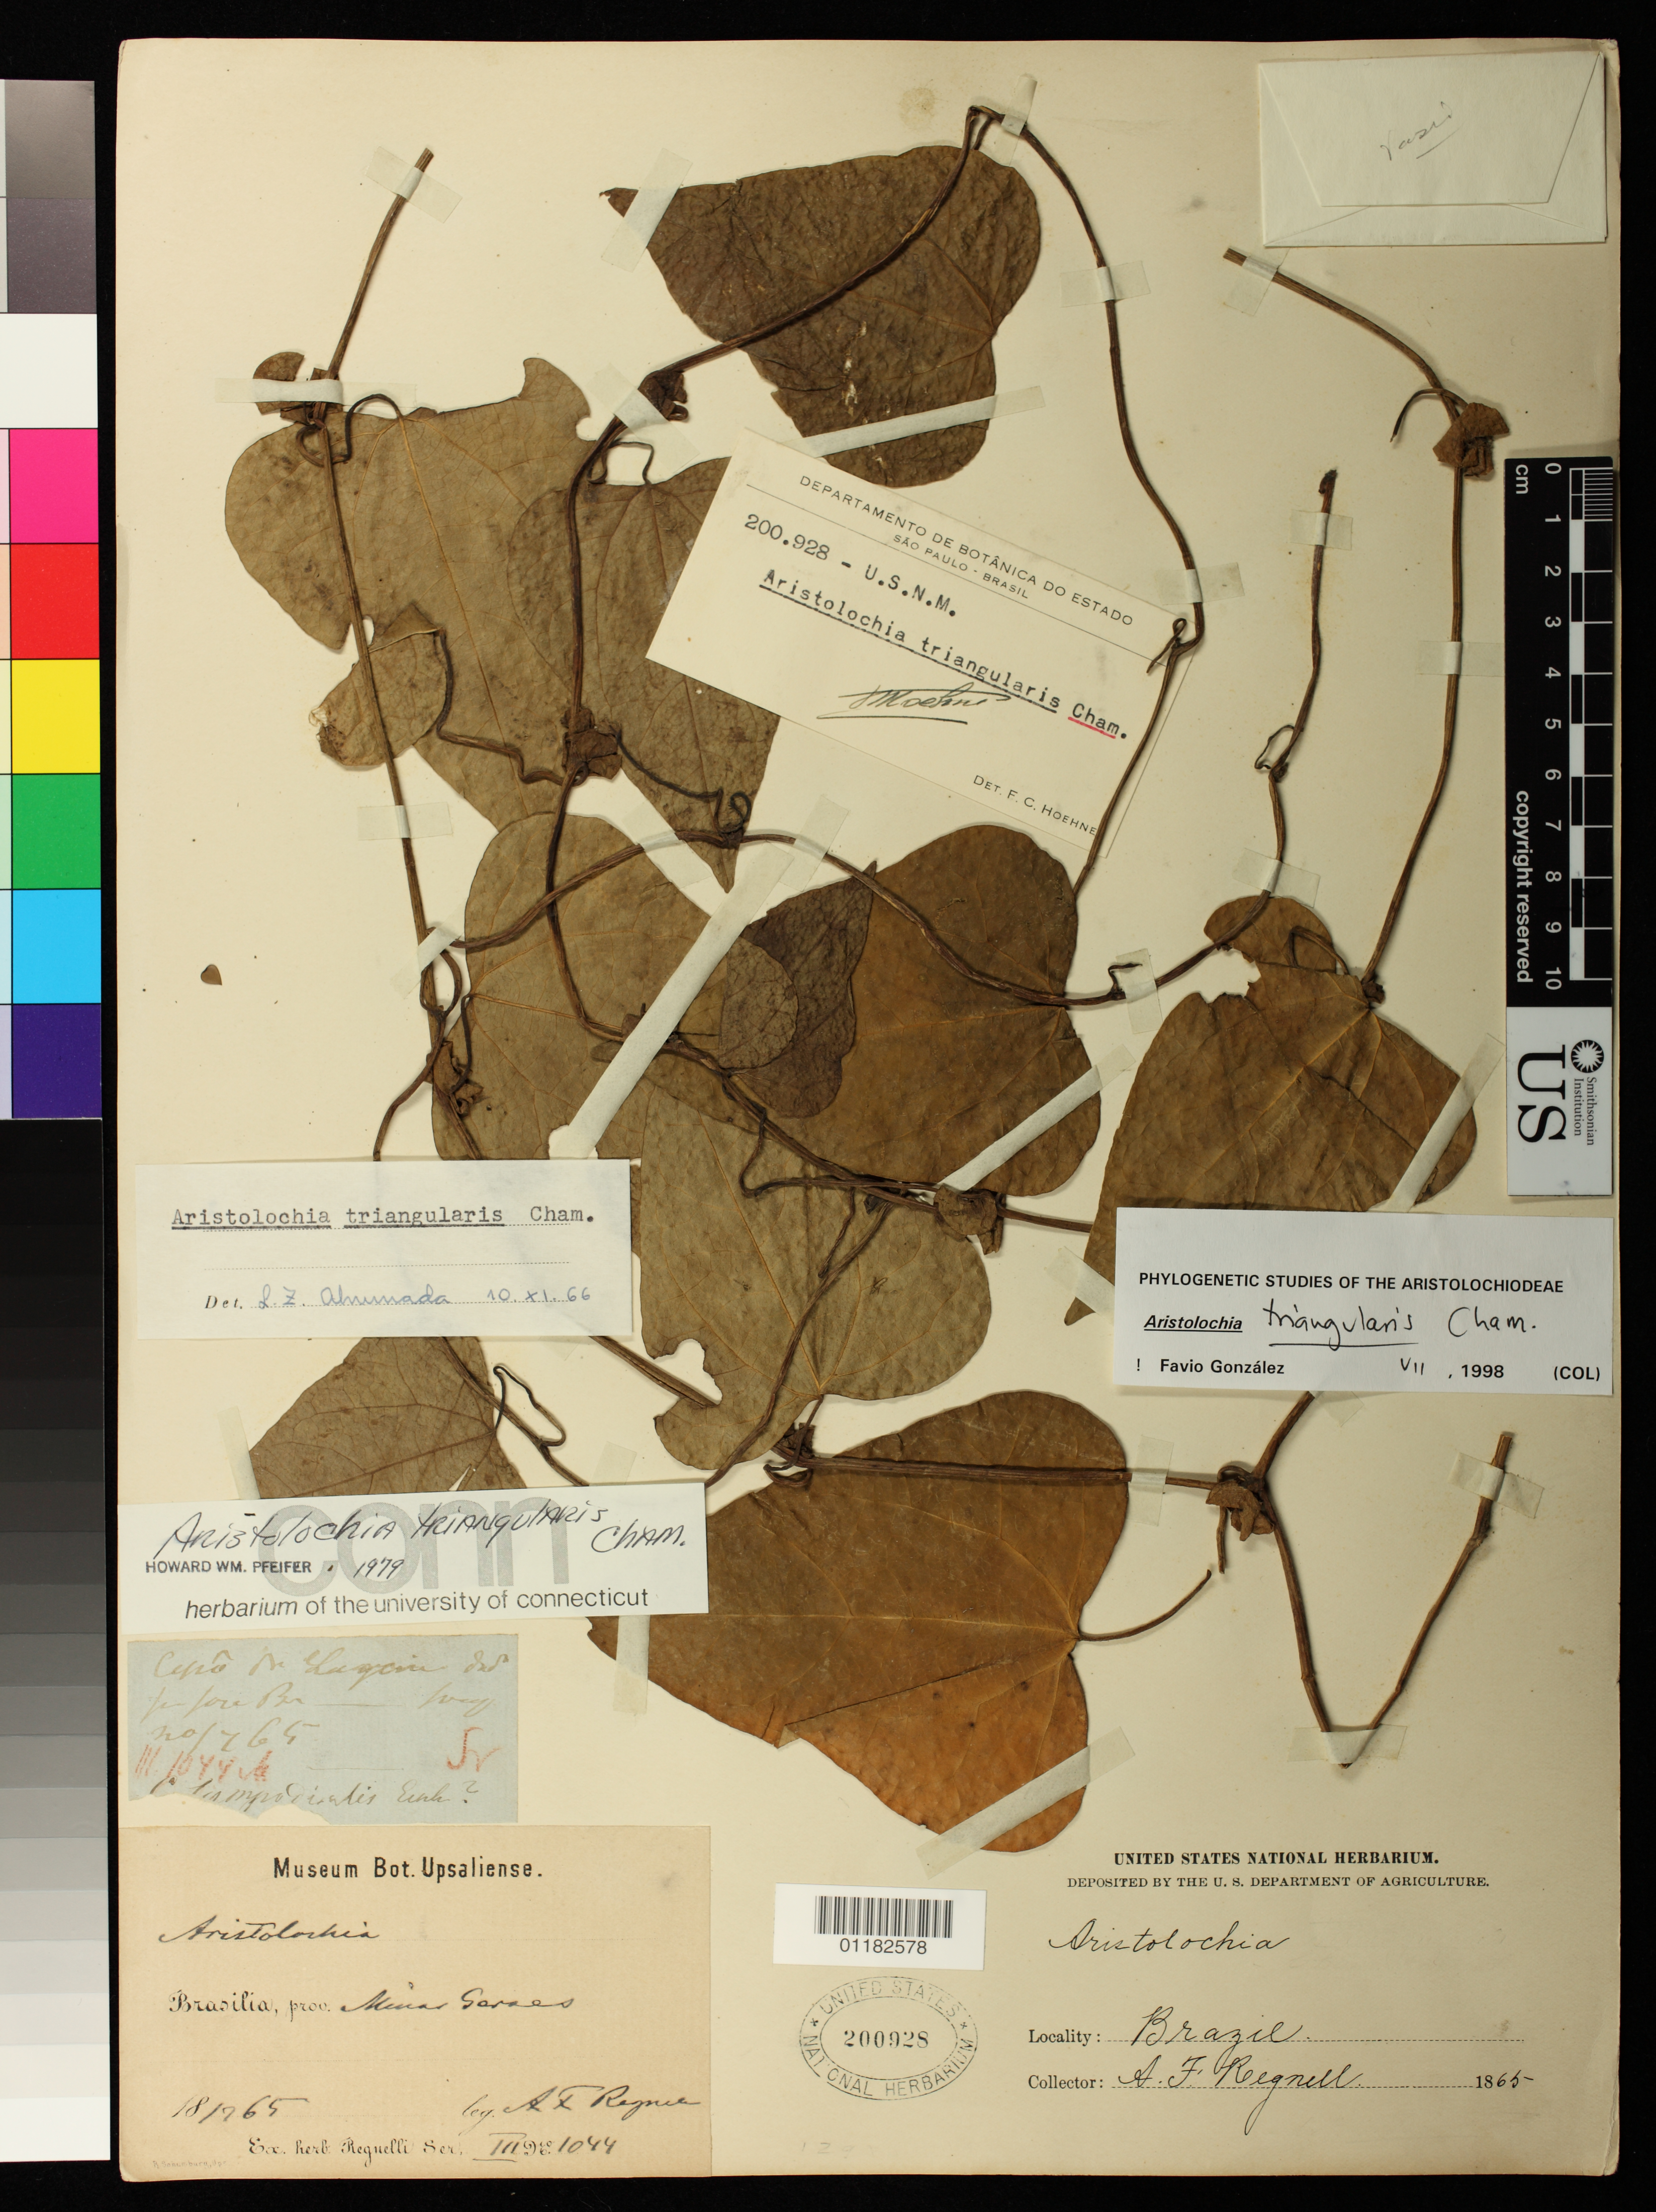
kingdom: Plantae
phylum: Tracheophyta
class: Magnoliopsida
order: Piperales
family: Aristolochiaceae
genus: Aristolochia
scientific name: Aristolochia triangularis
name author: Cham.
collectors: A. F. Regnell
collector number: III-1044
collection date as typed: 1865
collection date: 1865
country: Brazil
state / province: Minas Gerais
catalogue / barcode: US 200928